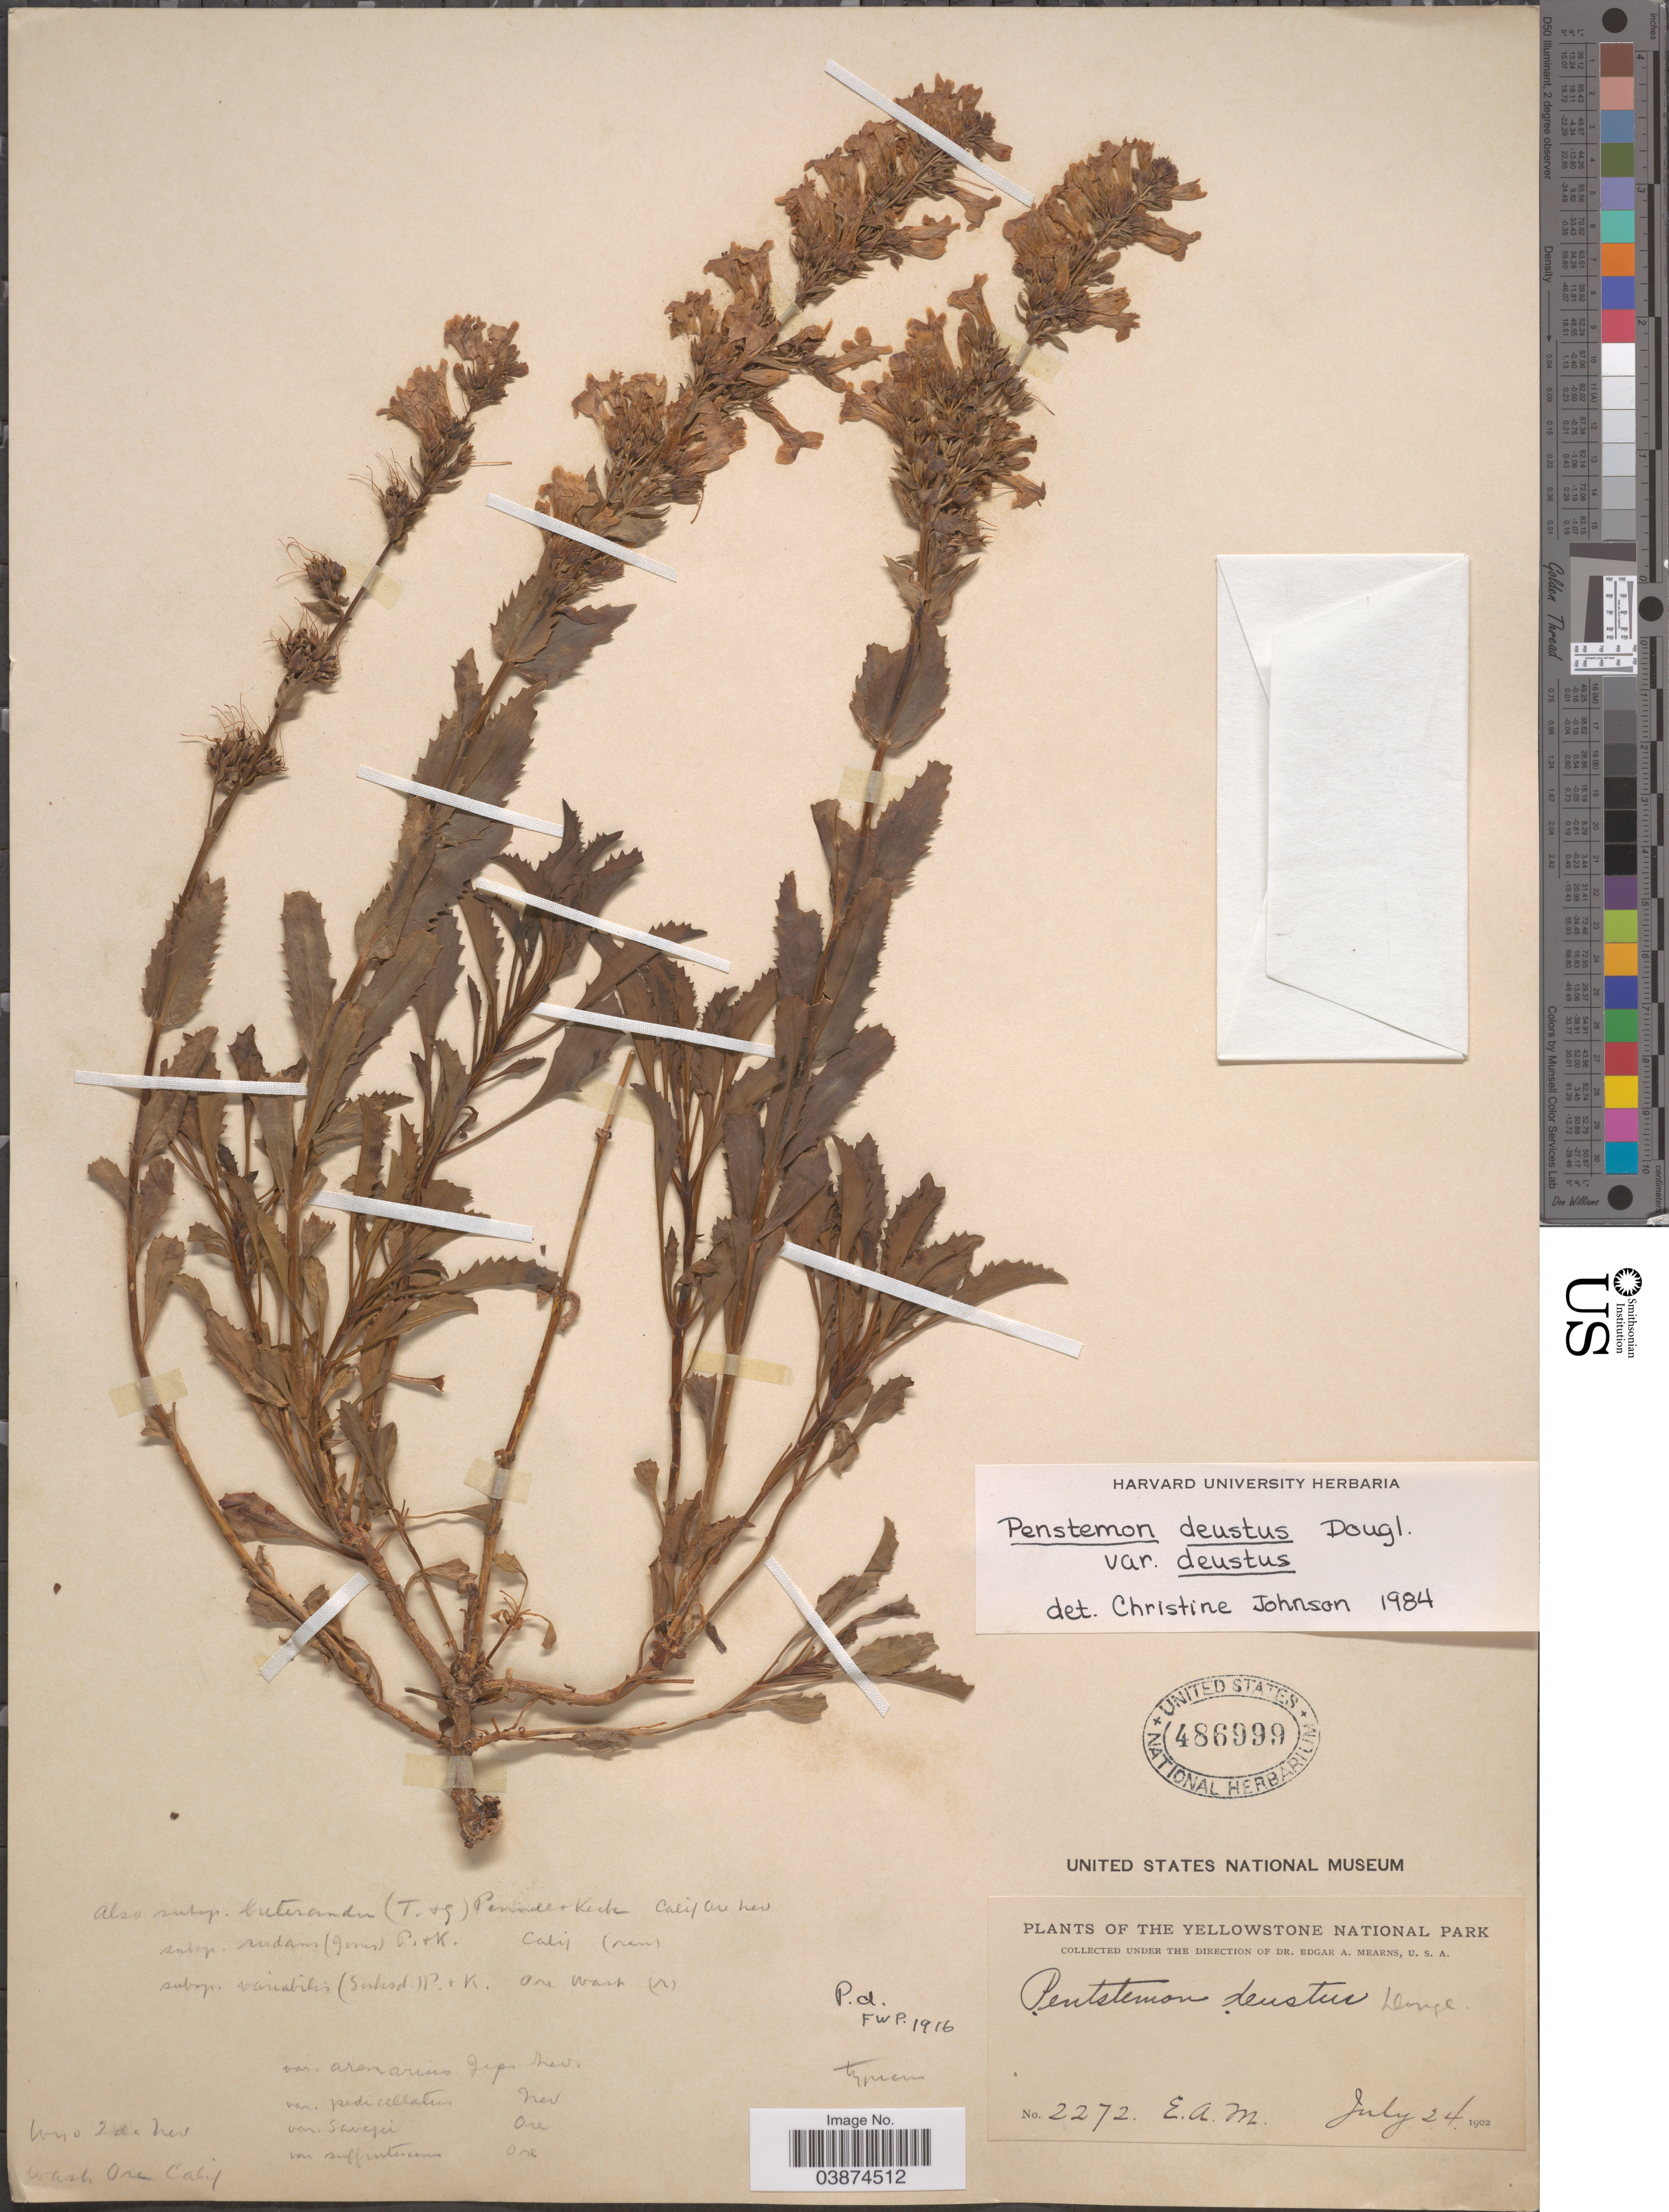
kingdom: Plantae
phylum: Tracheophyta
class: Magnoliopsida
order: Lamiales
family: Plantaginaceae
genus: Penstemon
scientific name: Penstemon deustus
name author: Douglas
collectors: E. A. Mearns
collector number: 2272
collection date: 1902-07-24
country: United States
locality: The Yellowstone National Park.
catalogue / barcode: US 486999